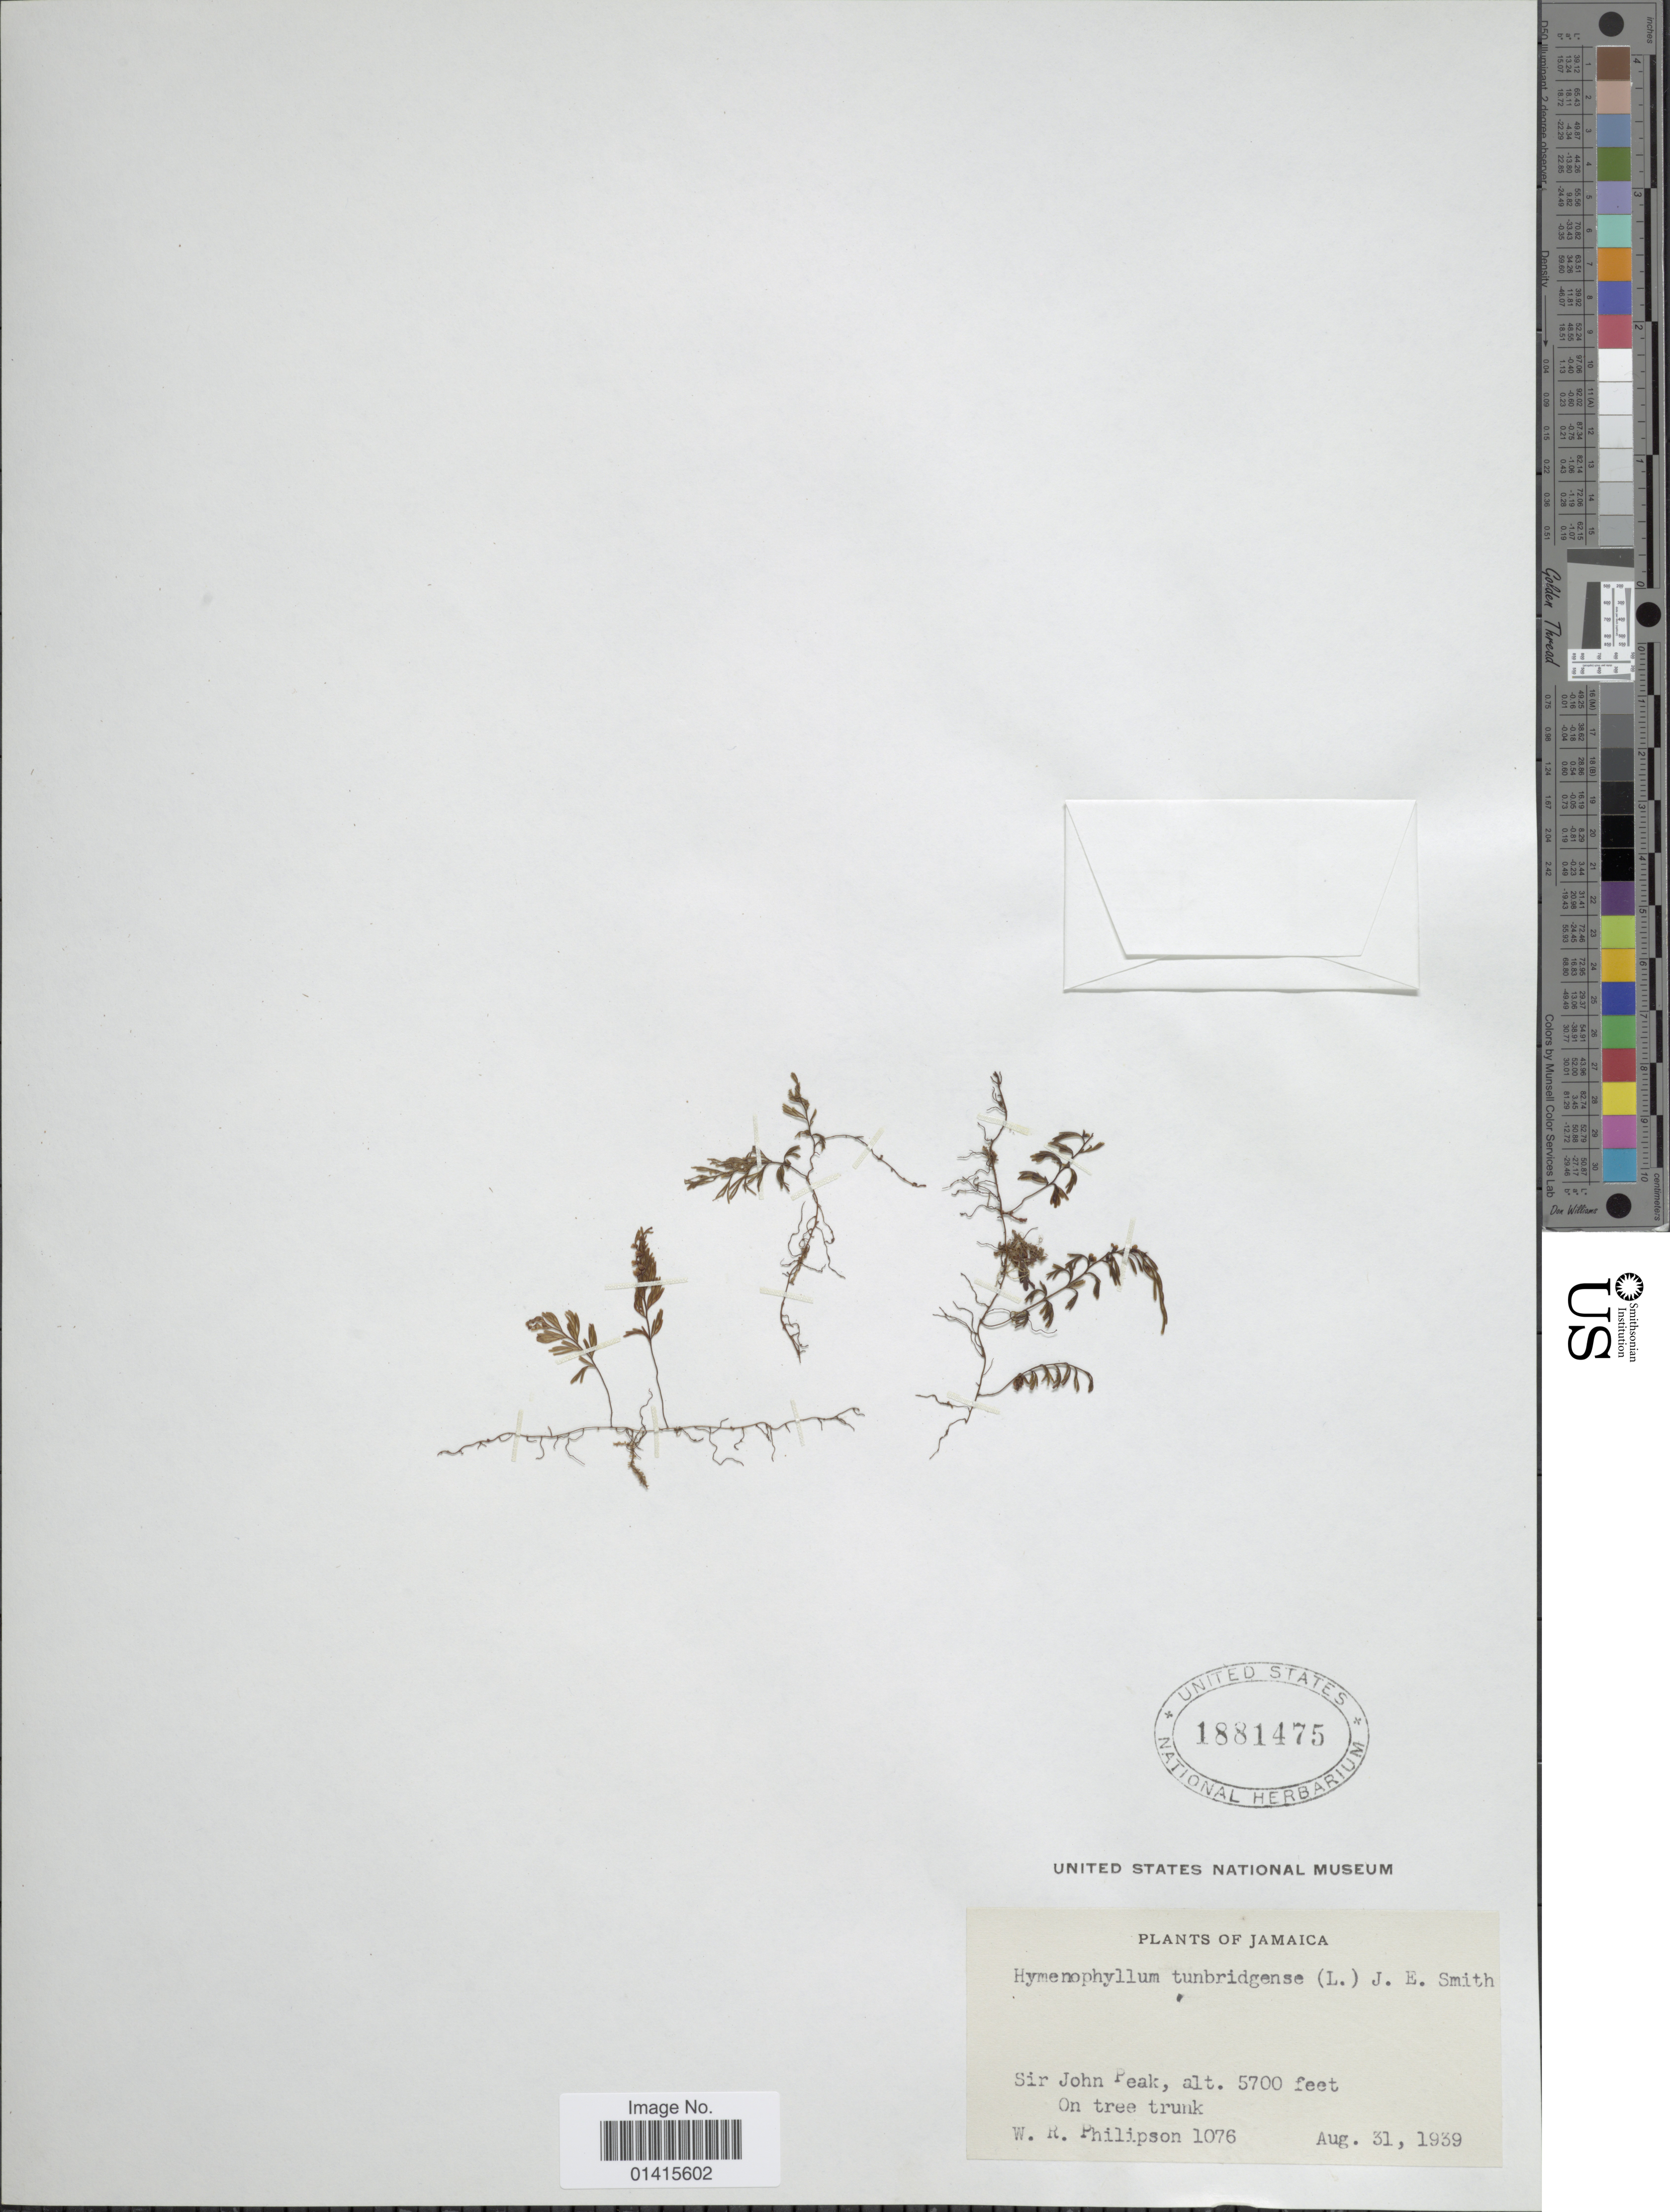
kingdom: Plantae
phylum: Tracheophyta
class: Polypodiopsida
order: Hymenophyllales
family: Hymenophyllaceae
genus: Hymenophyllum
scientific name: Hymenophyllum tunbrigense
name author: (L.) Small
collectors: W. R. Philipson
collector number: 1076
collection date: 1939-08-31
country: Jamaica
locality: Sir John Peak, on tree trunk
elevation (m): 1737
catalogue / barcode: US 1881475